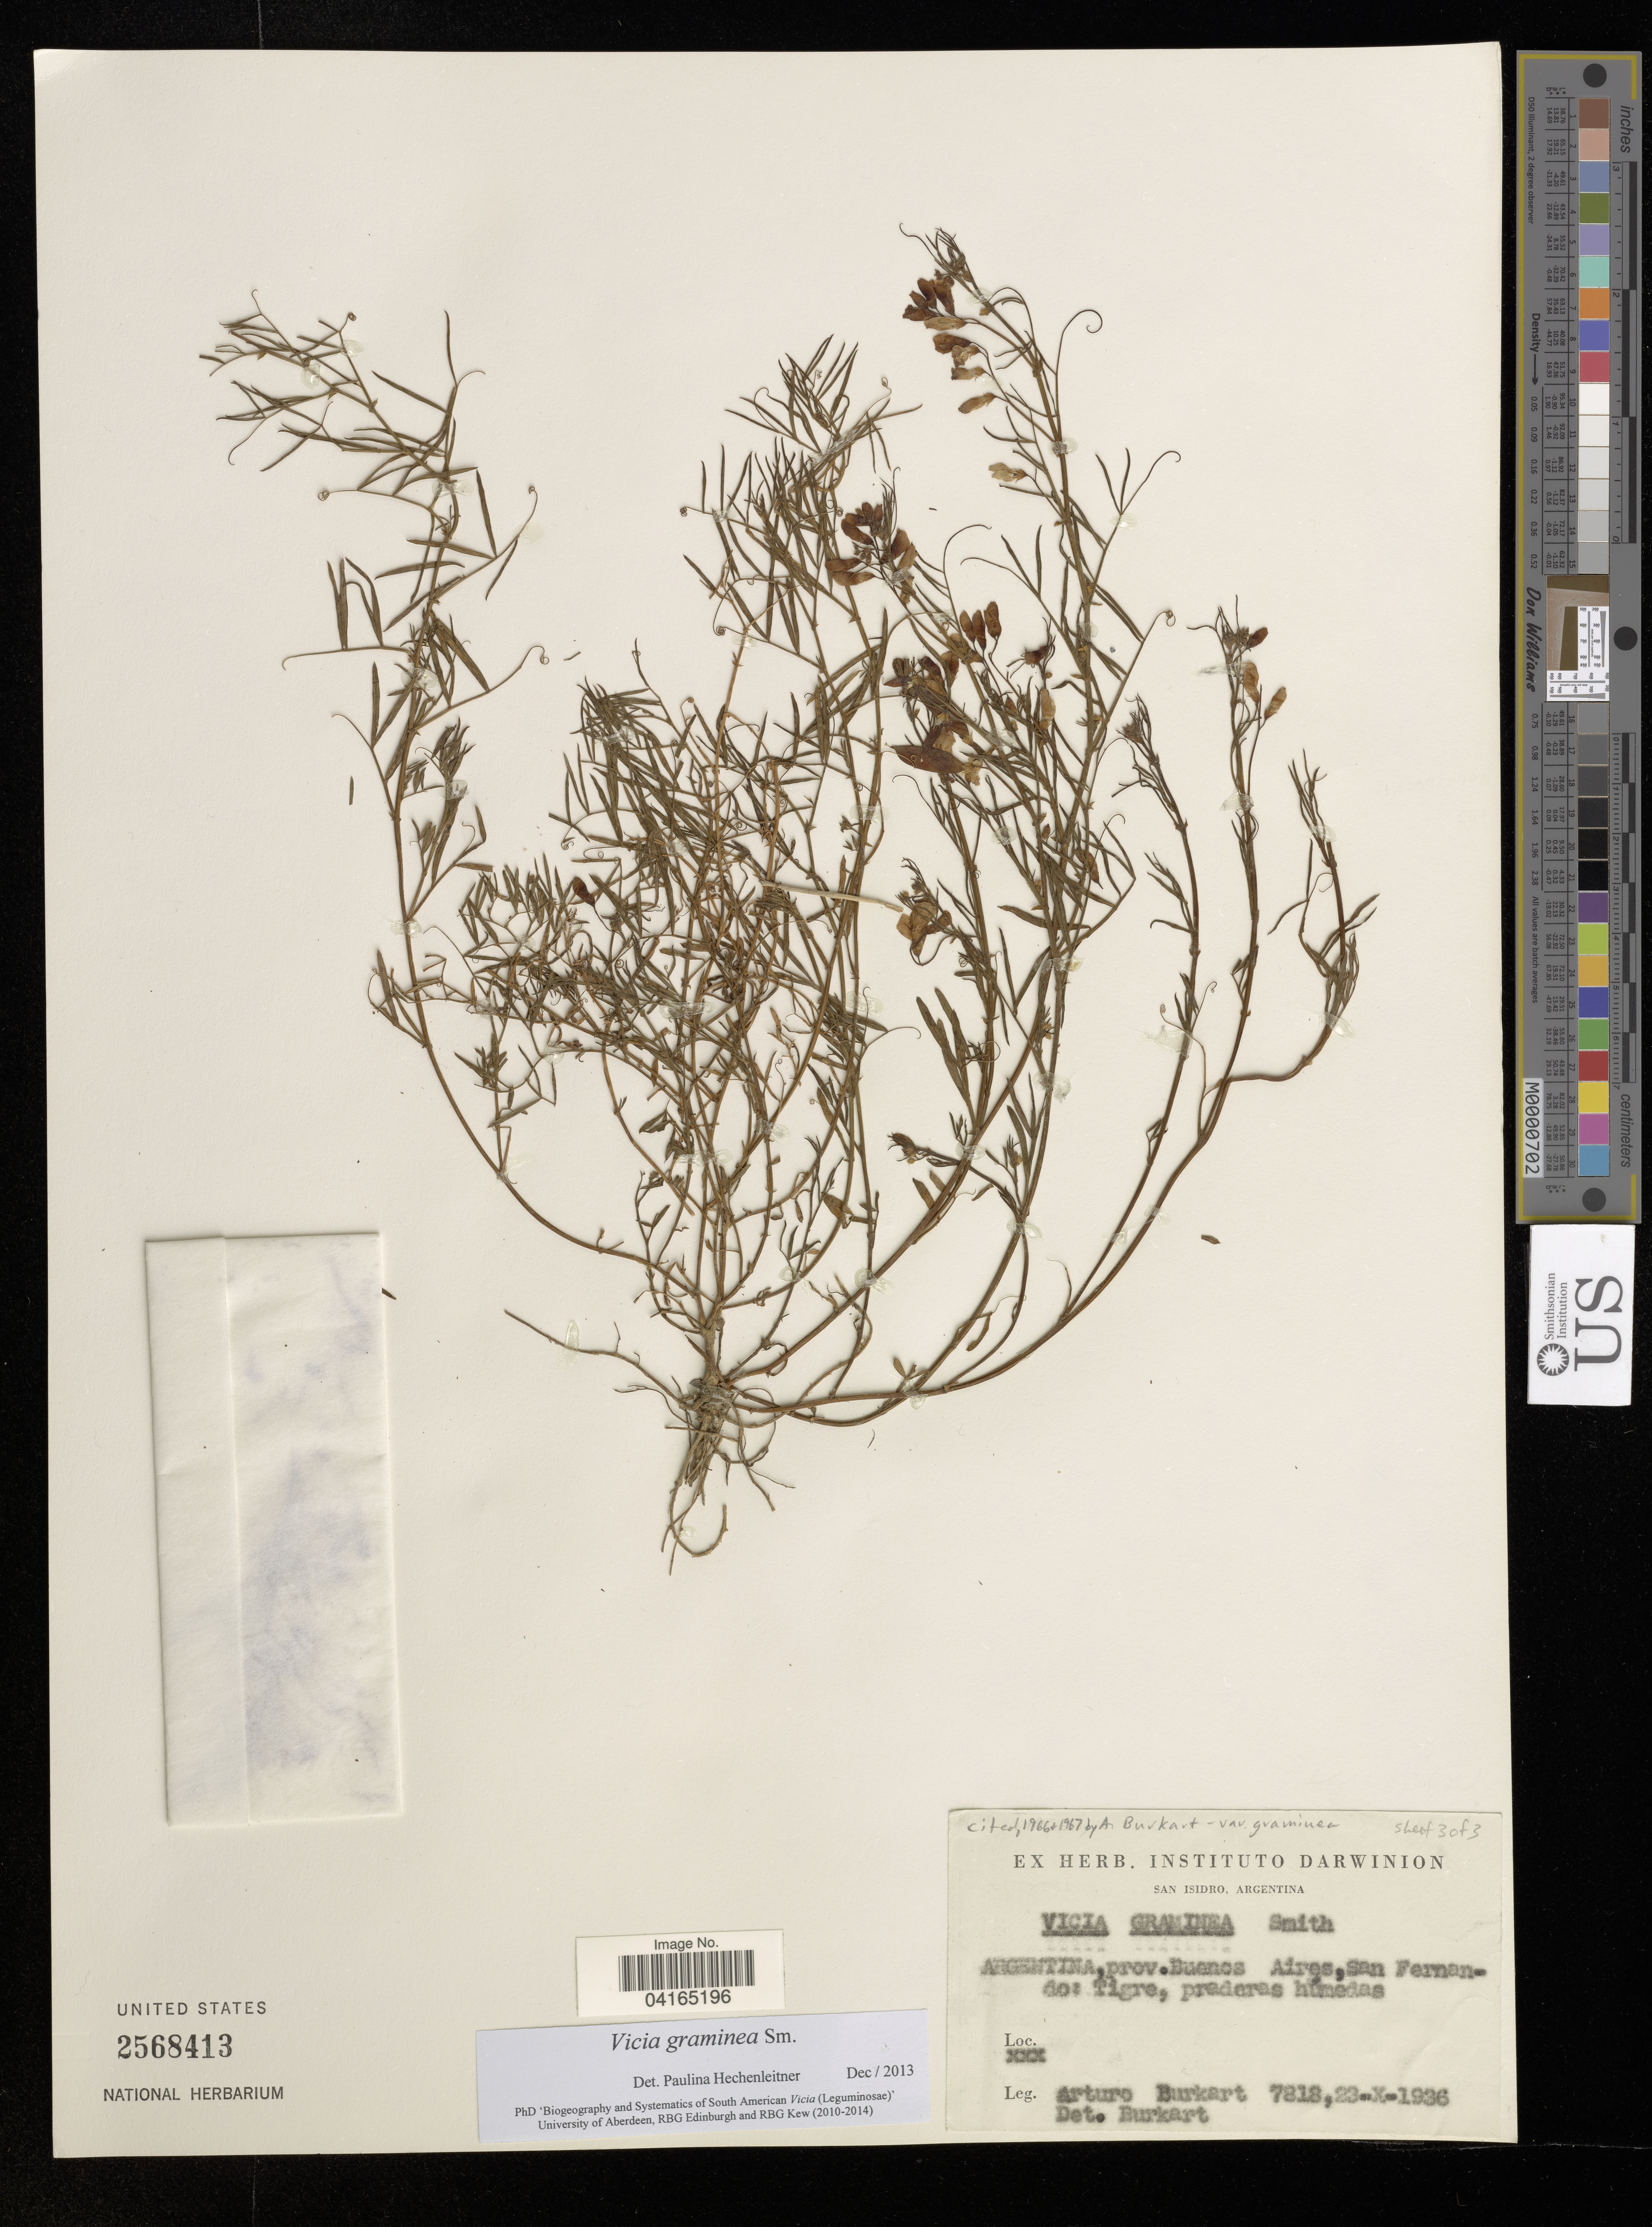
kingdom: Plantae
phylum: Tracheophyta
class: Magnoliopsida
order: Fabales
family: Fabaceae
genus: Vicia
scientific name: Vicia graminea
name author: Sm.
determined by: Hechenleitner, Paulina, RBG Edinburgh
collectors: A. E. Burkart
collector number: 7818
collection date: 1936-10-23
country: Argentina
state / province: Buenos Aires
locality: San Isidro. Prov. Buenos Aires, San Fernando: Tigre, praderas humedas.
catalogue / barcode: US 2568413